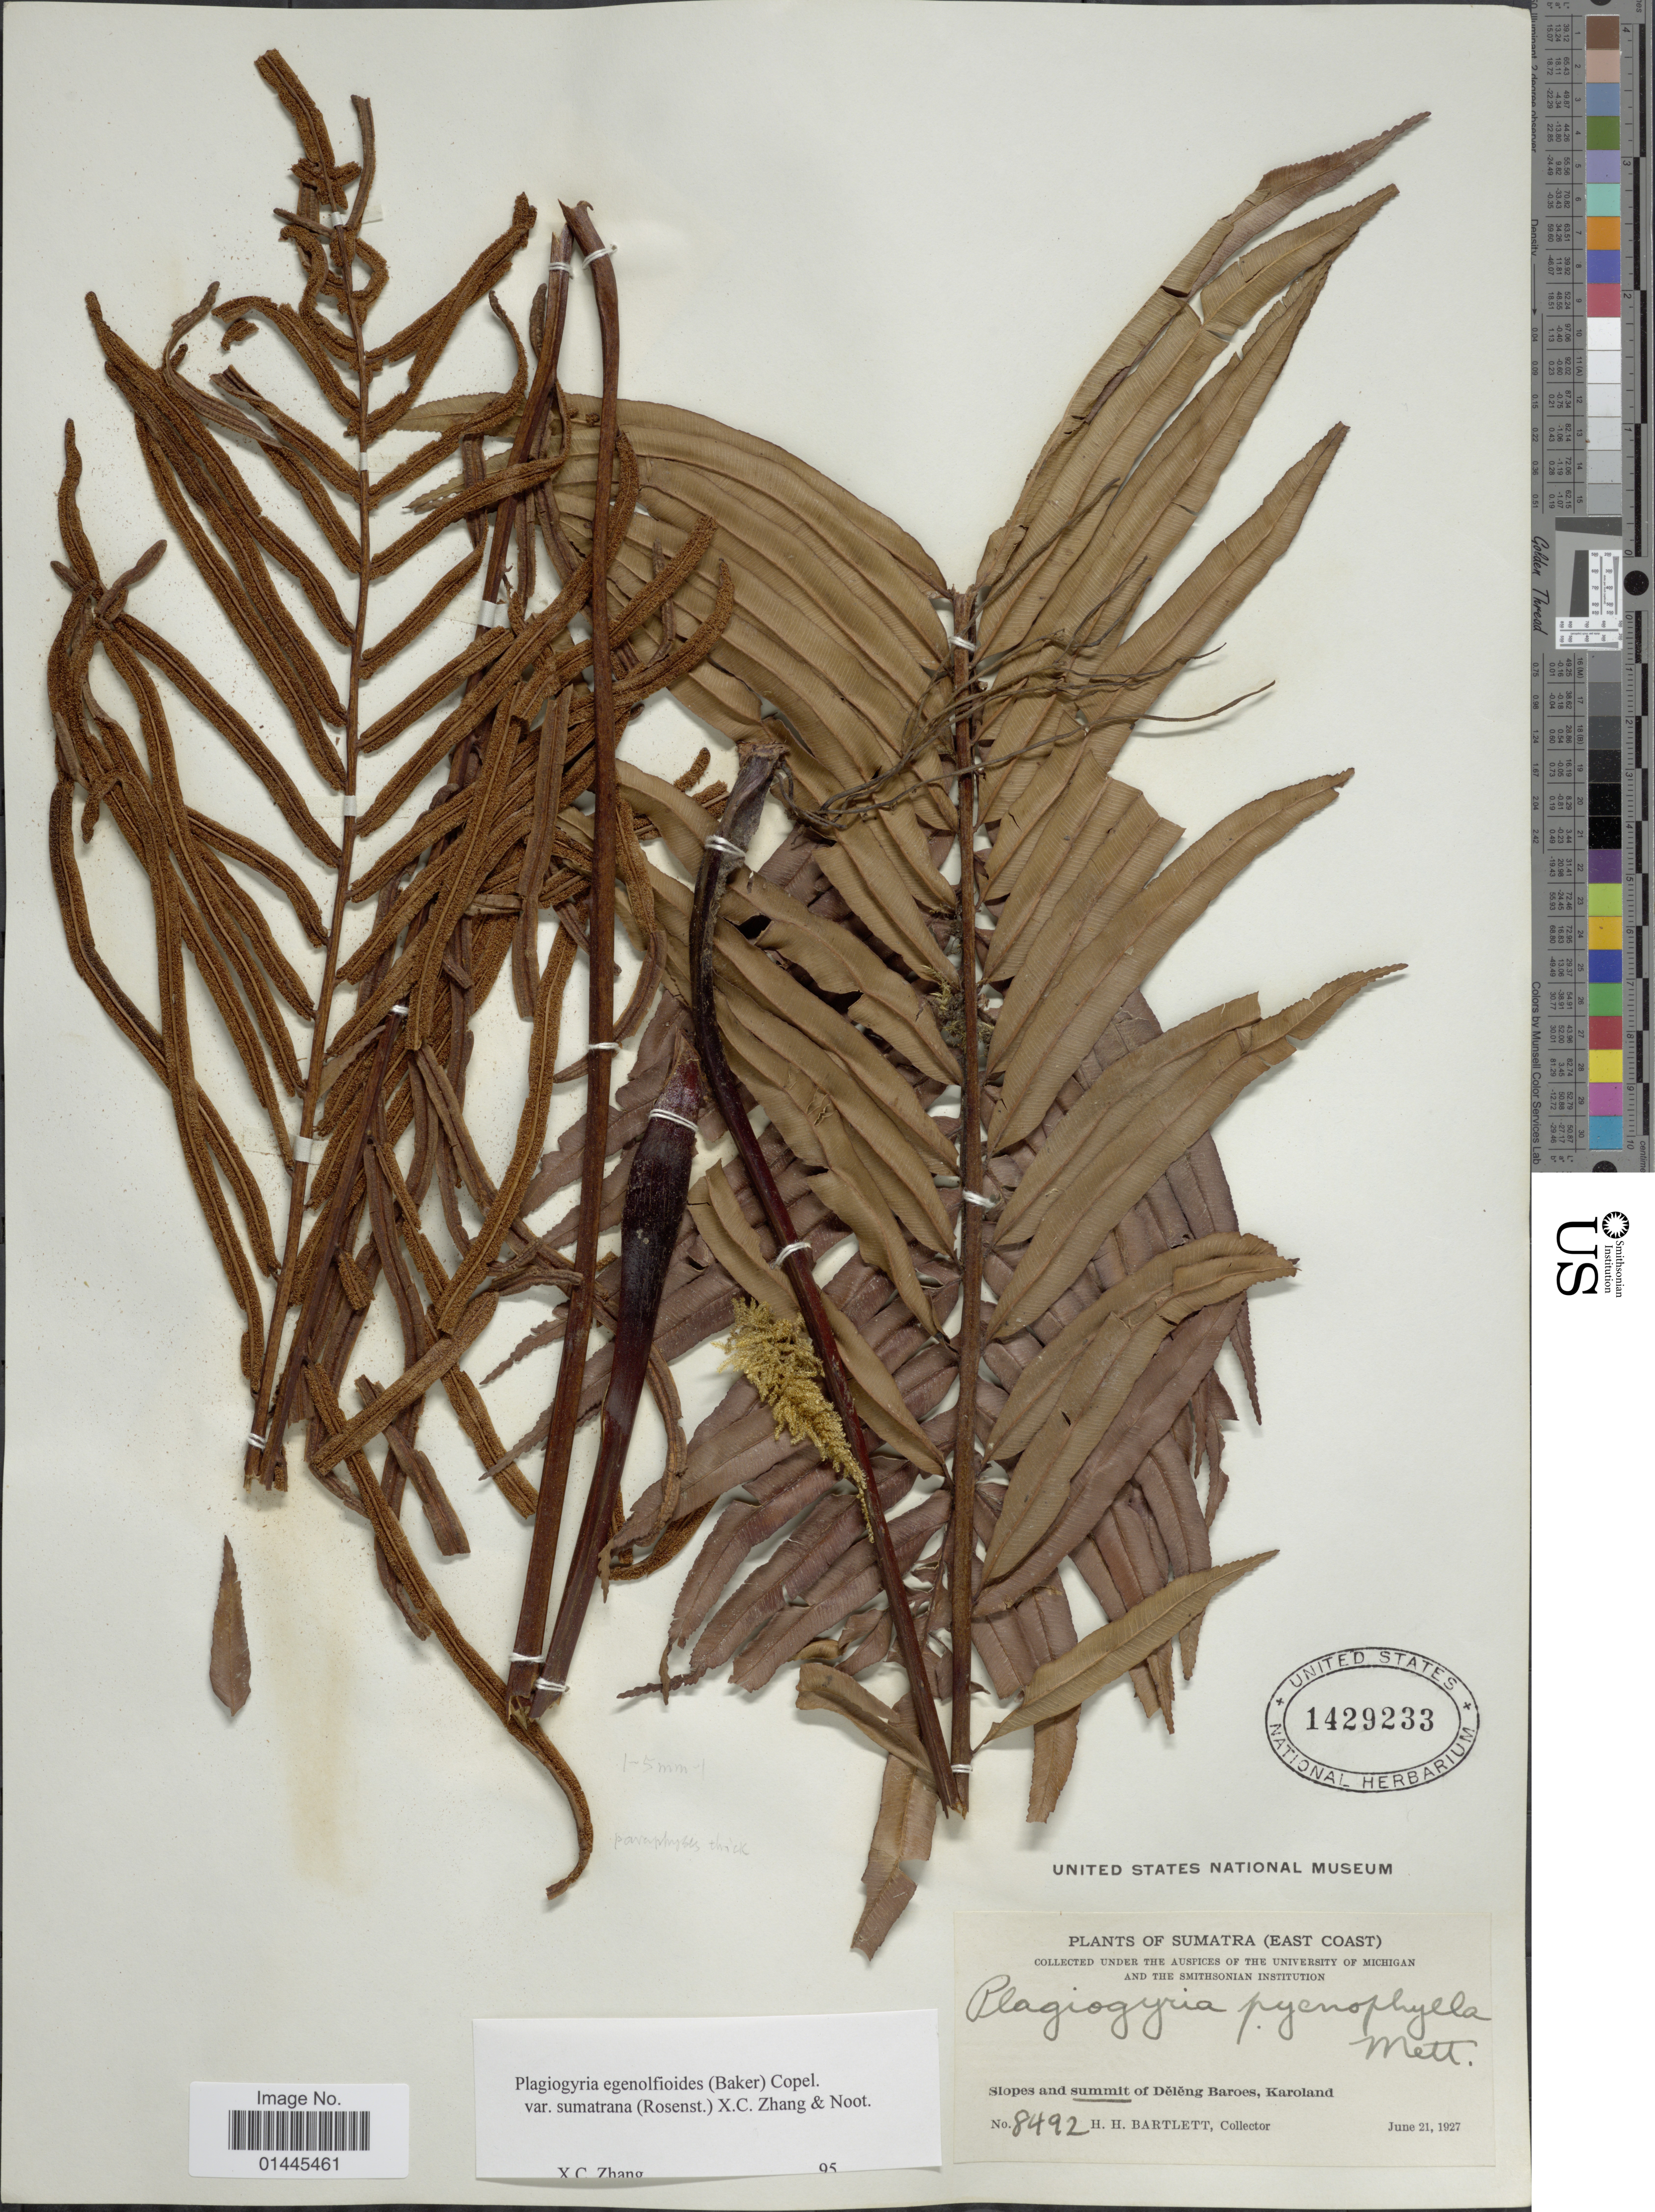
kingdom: Plantae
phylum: Tracheophyta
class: Polypodiopsida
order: Cyatheales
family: Plagiogyriaceae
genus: Plagiogyria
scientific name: Plagiogyria egenolfioides var. latipinna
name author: (Copel.) X.C. Zhang & Noot.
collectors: H. H. Bartlett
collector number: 8492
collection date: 1927-06-21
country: Indonesia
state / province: Sumatra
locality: (east Coast), slopes and summit of Deleng Baroes, Karoland.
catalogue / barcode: US 1429233